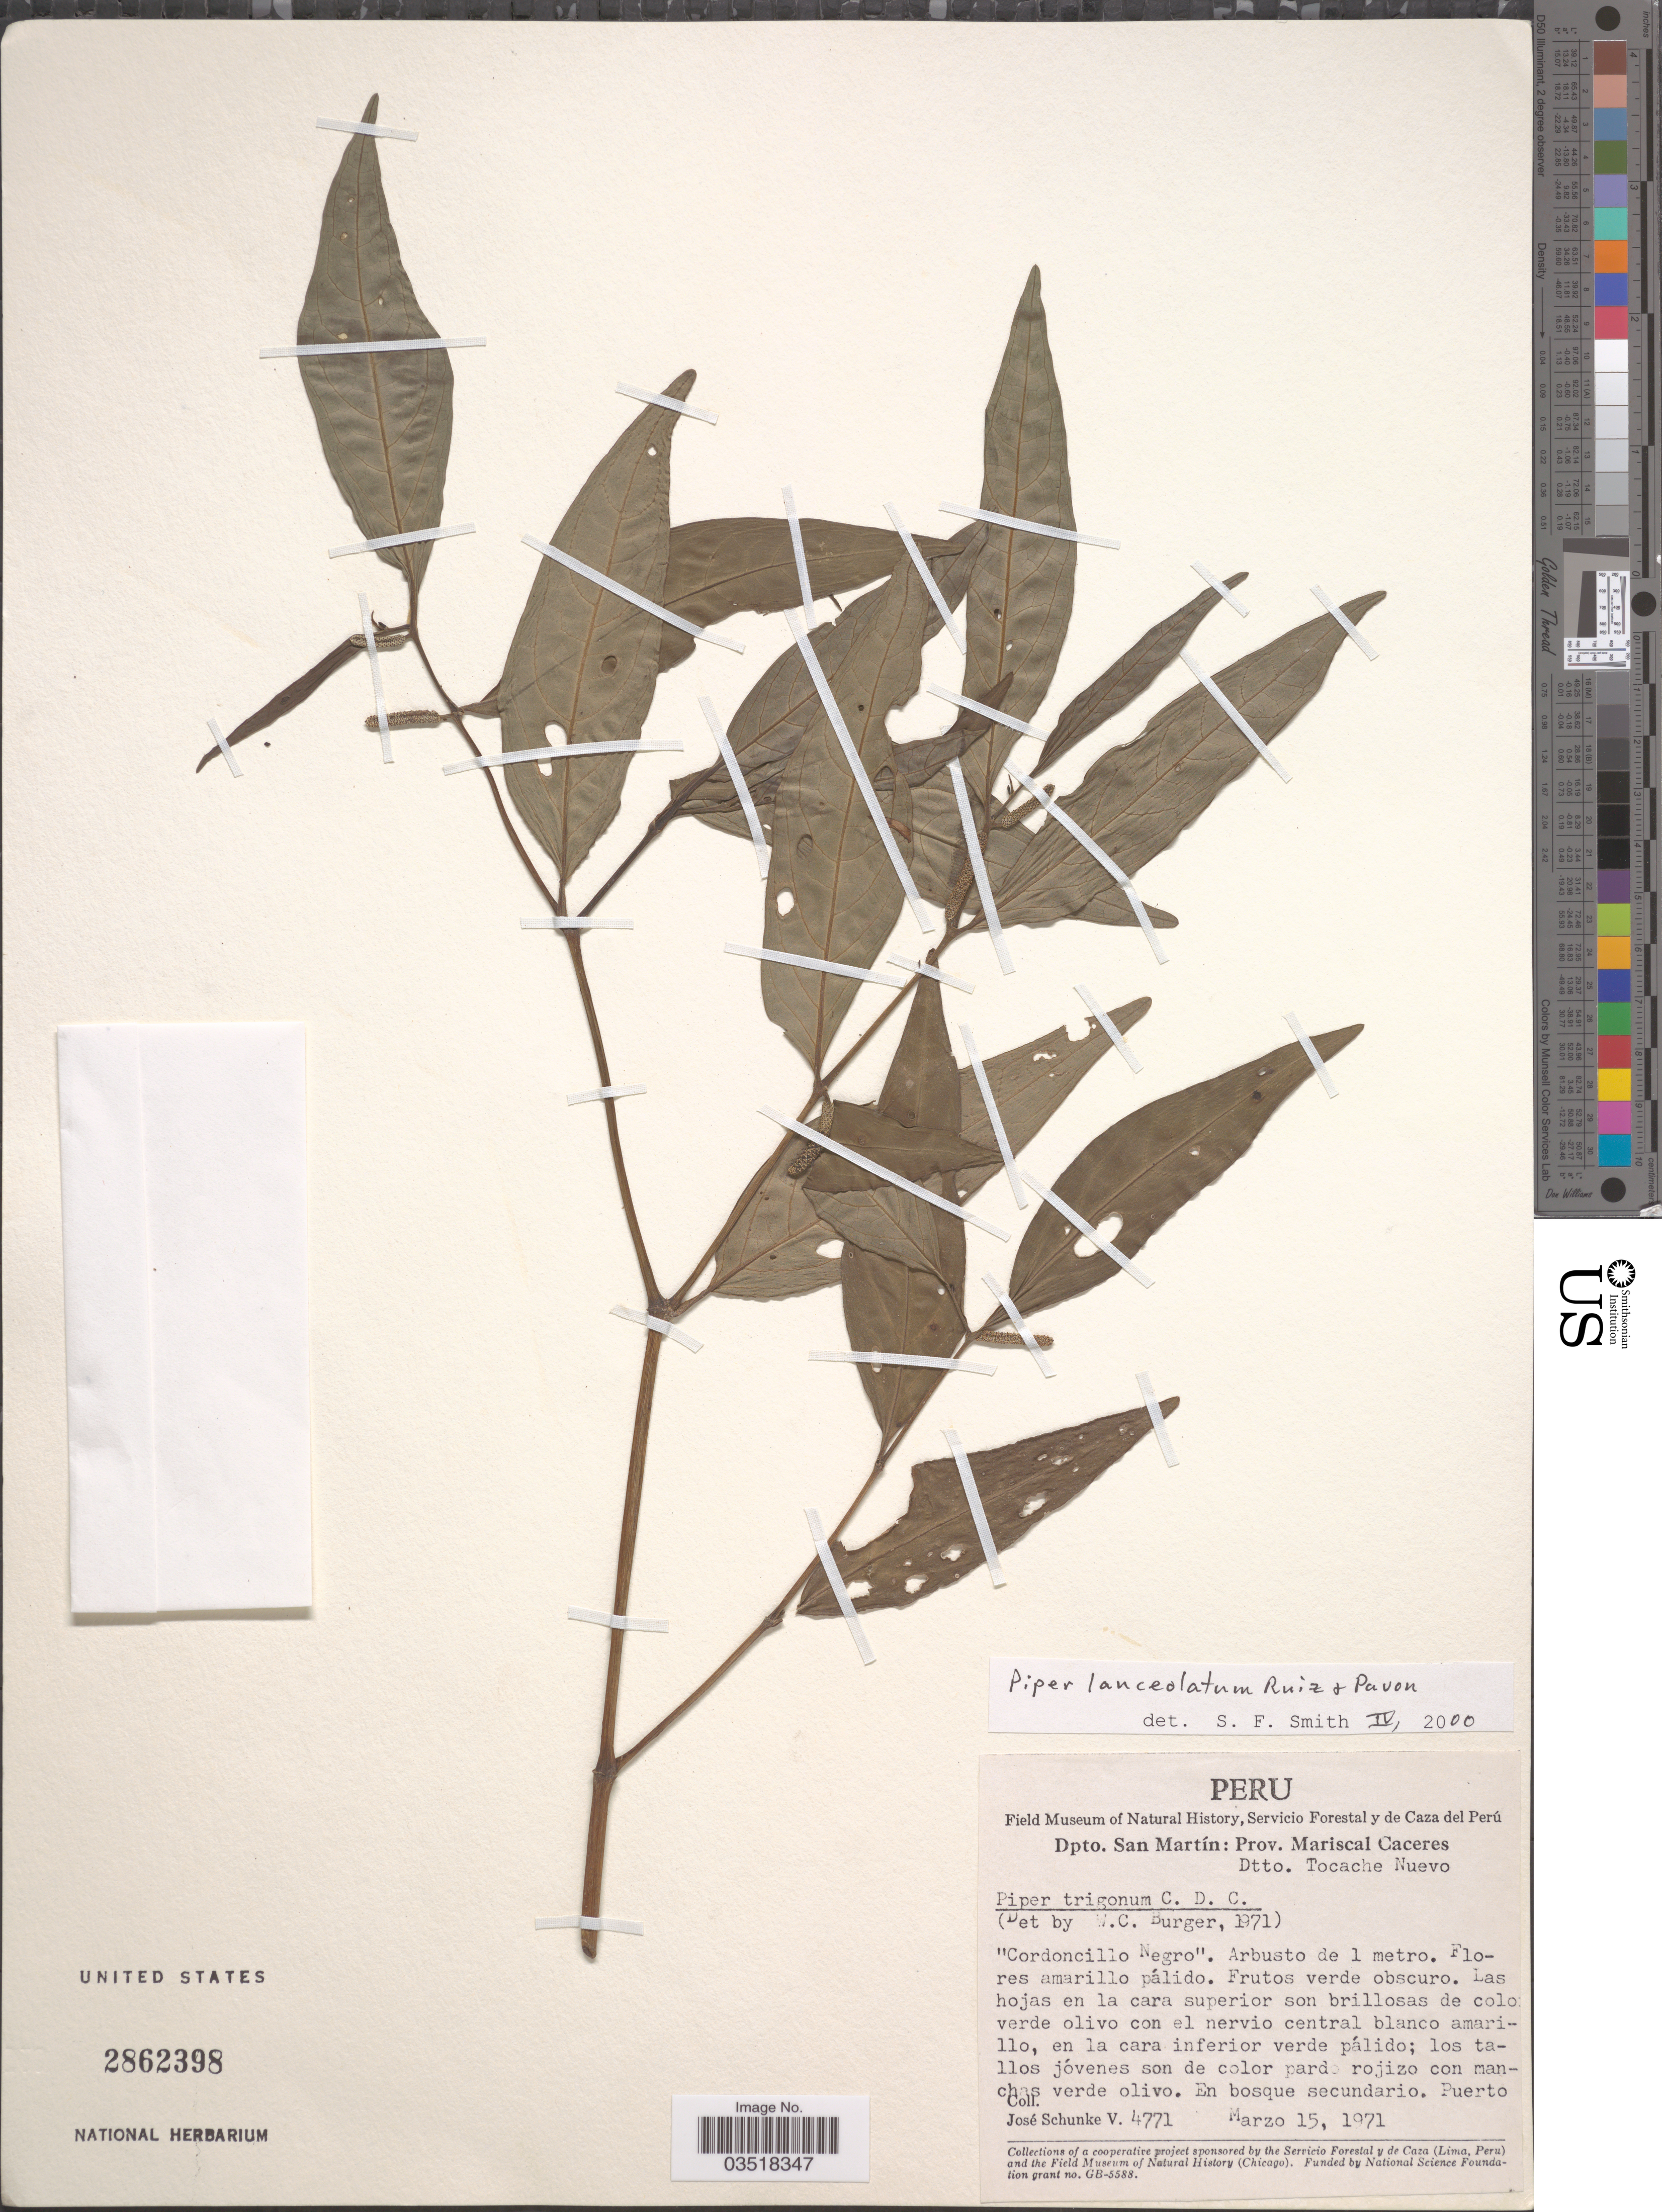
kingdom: Plantae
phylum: Tracheophyta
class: Magnoliopsida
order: Piperales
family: Piperaceae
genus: Piper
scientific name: Piper lanceolatum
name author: Ruiz & Pav.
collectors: J. Schunke Vigo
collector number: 4771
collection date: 1971-03-15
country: Peru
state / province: San Martín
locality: Dpto. San Martín: Prov. Mariscal Caceres, Dtto. Tocache Nuevo. Puerto.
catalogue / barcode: US 2862398